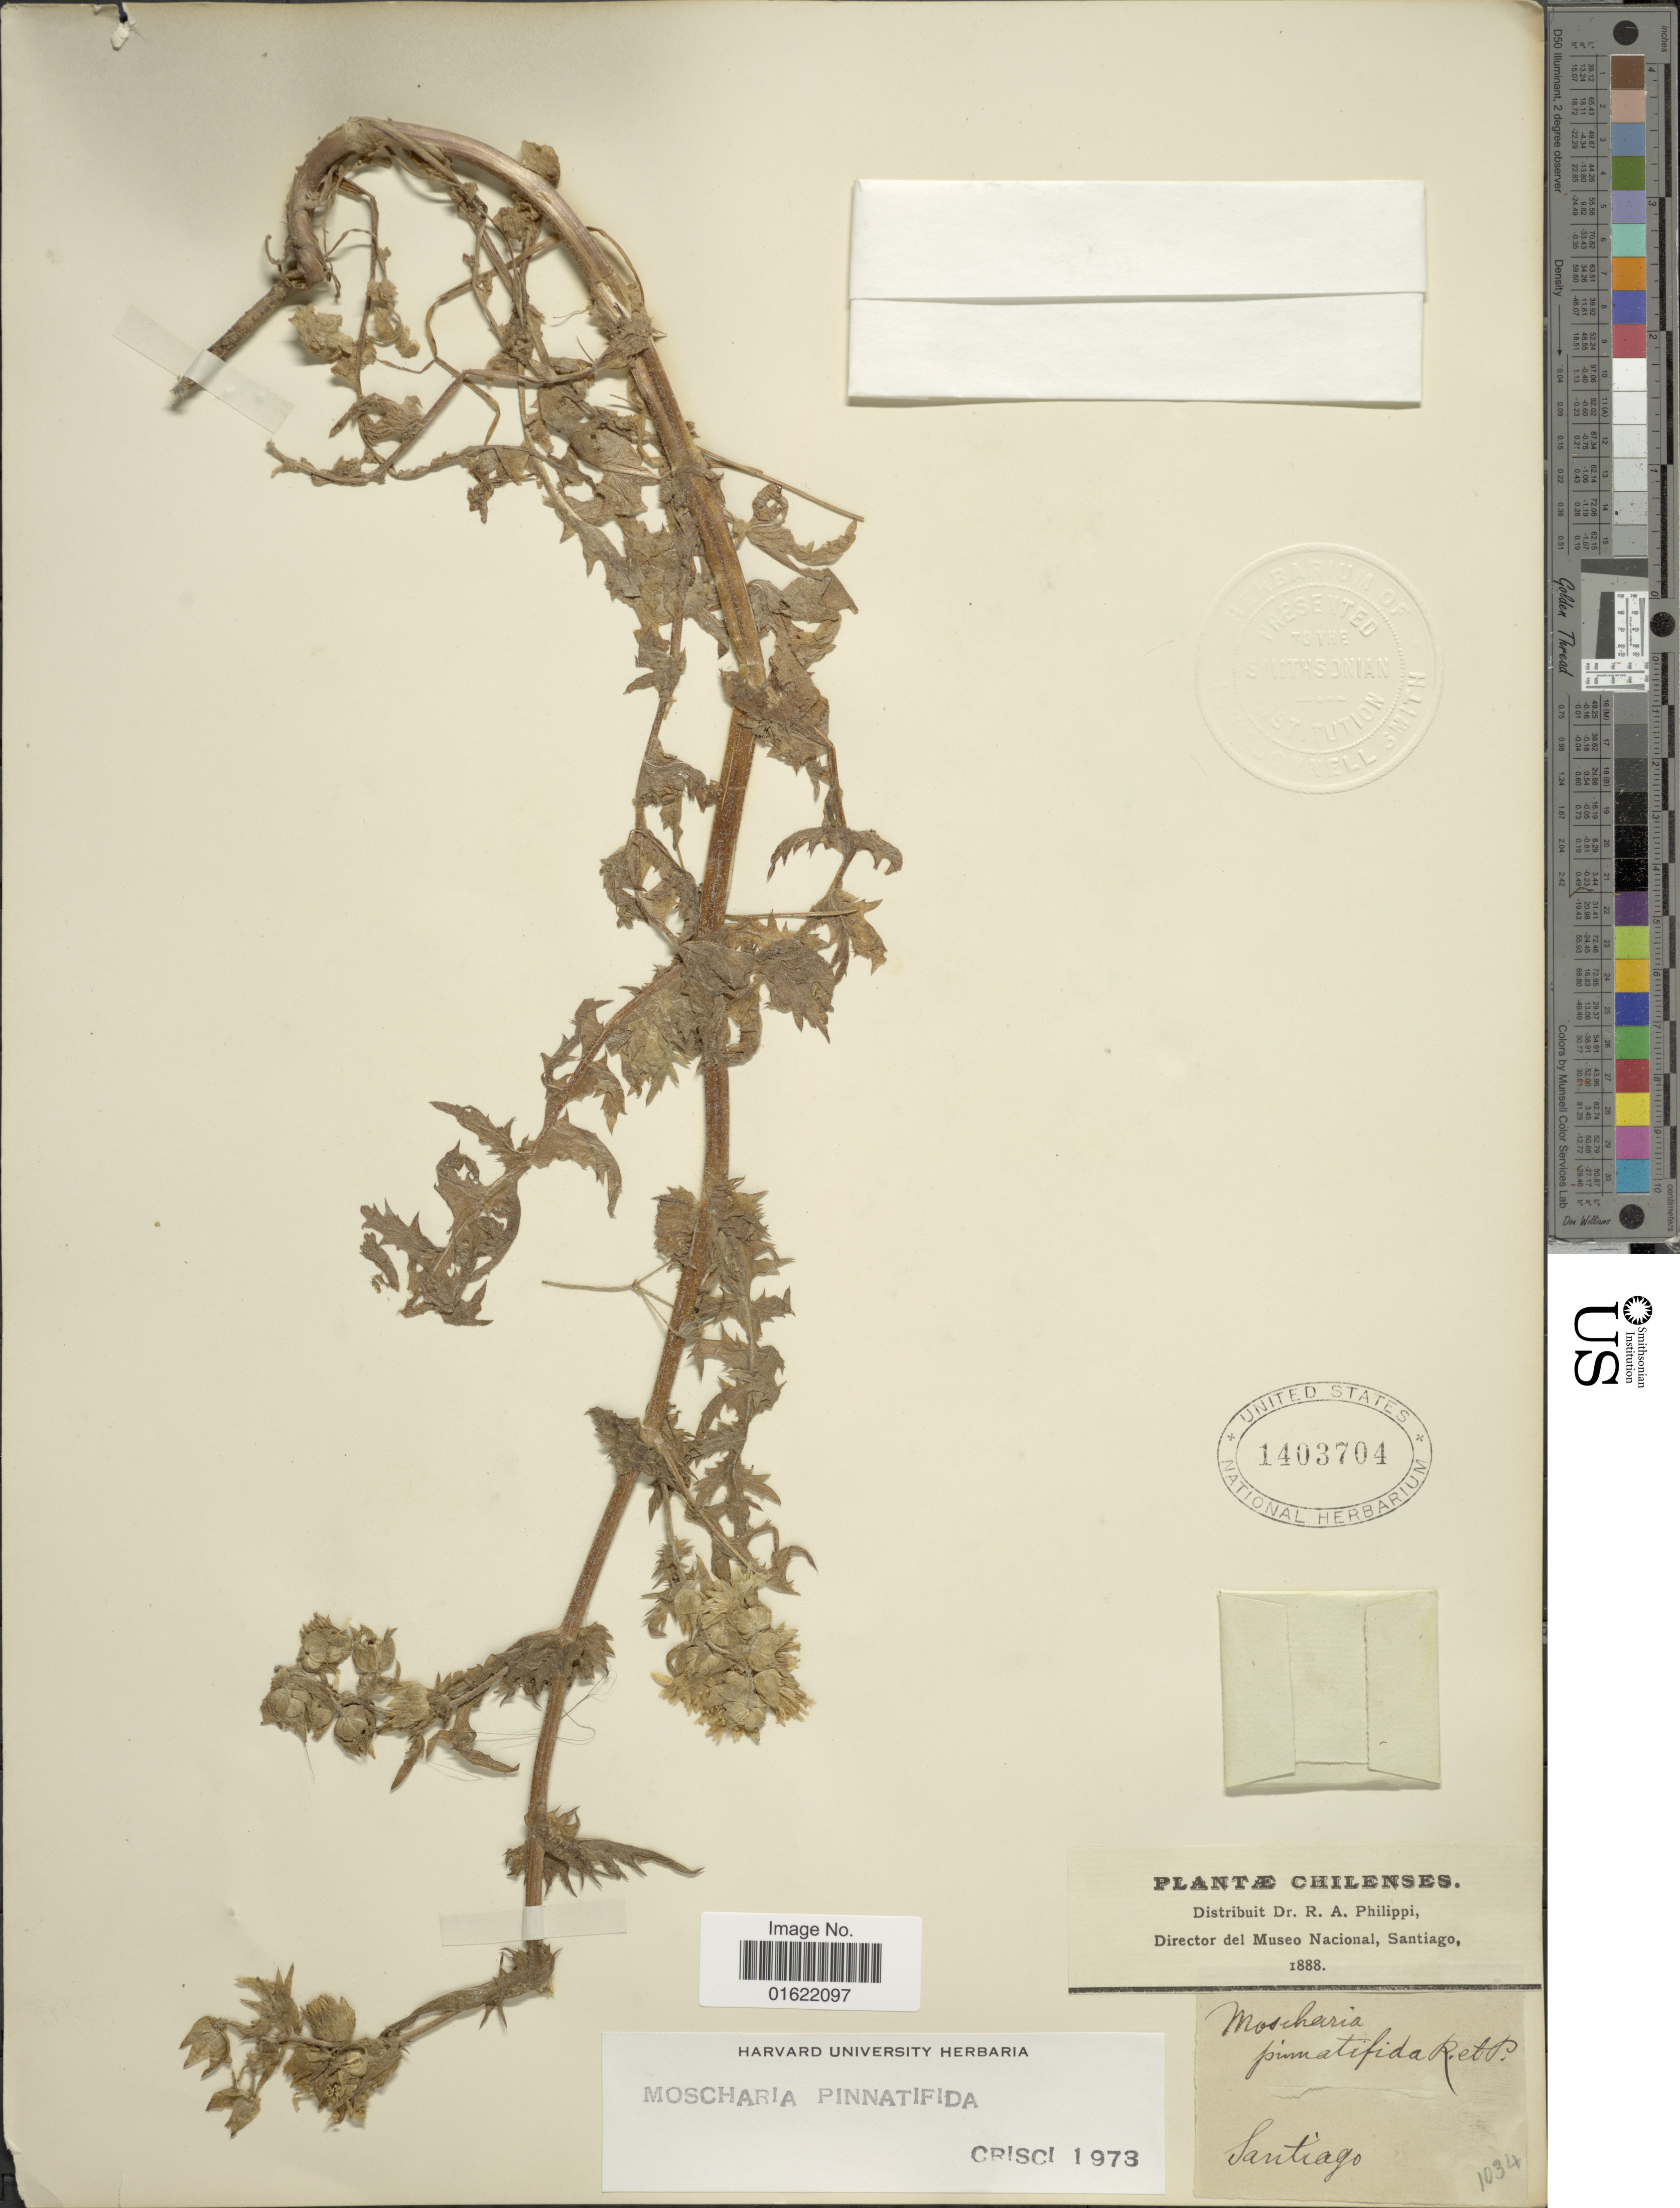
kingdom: Plantae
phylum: Tracheophyta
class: Magnoliopsida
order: Asterales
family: Asteraceae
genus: Moscharia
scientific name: Moscharia pinnatifida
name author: Ruiz & Pav.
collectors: R. A. Philippi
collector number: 1034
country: Chile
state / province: Región Metropolitana (RM)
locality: Santiago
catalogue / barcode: US 1403704